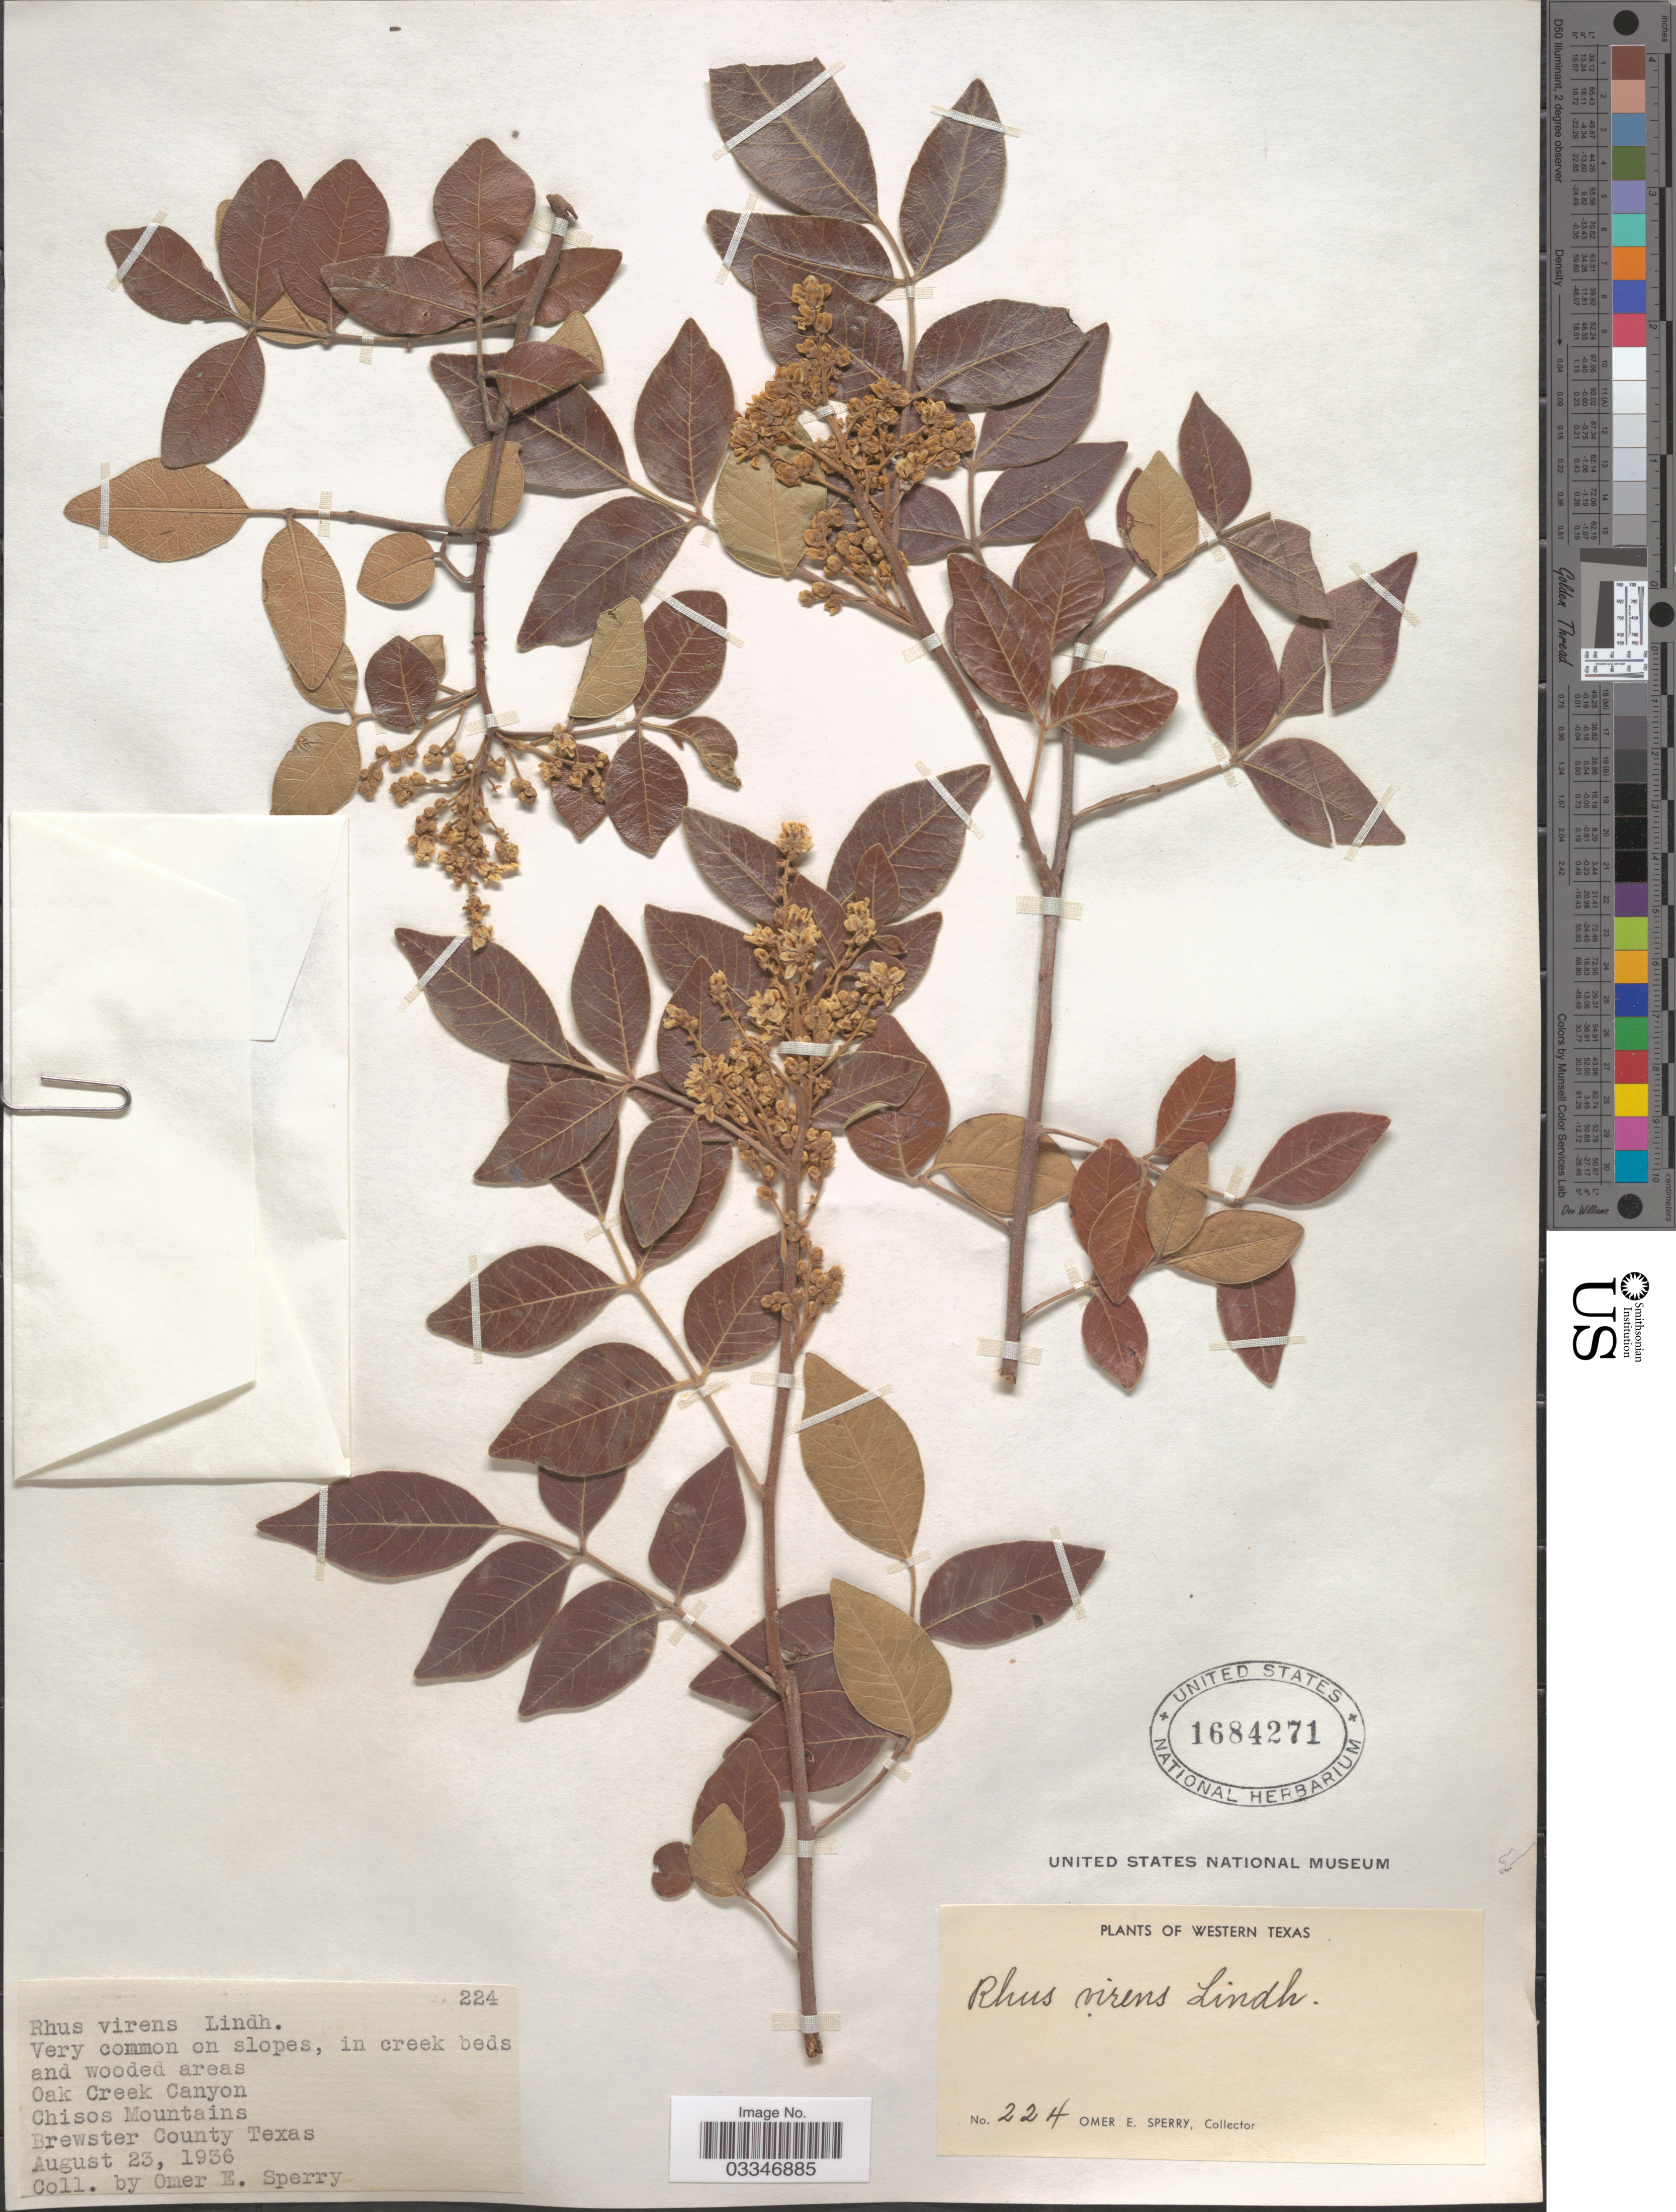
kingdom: Plantae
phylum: Tracheophyta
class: Magnoliopsida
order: Sapindales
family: Anacardiaceae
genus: Rhus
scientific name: Rhus virens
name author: Lindh. ex A. Gray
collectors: O. E. Sperry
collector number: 224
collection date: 1936-08-23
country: United States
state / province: Texas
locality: Oak Creek Canyon, Chisos Mountains, Brewster County.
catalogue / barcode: US 1684271